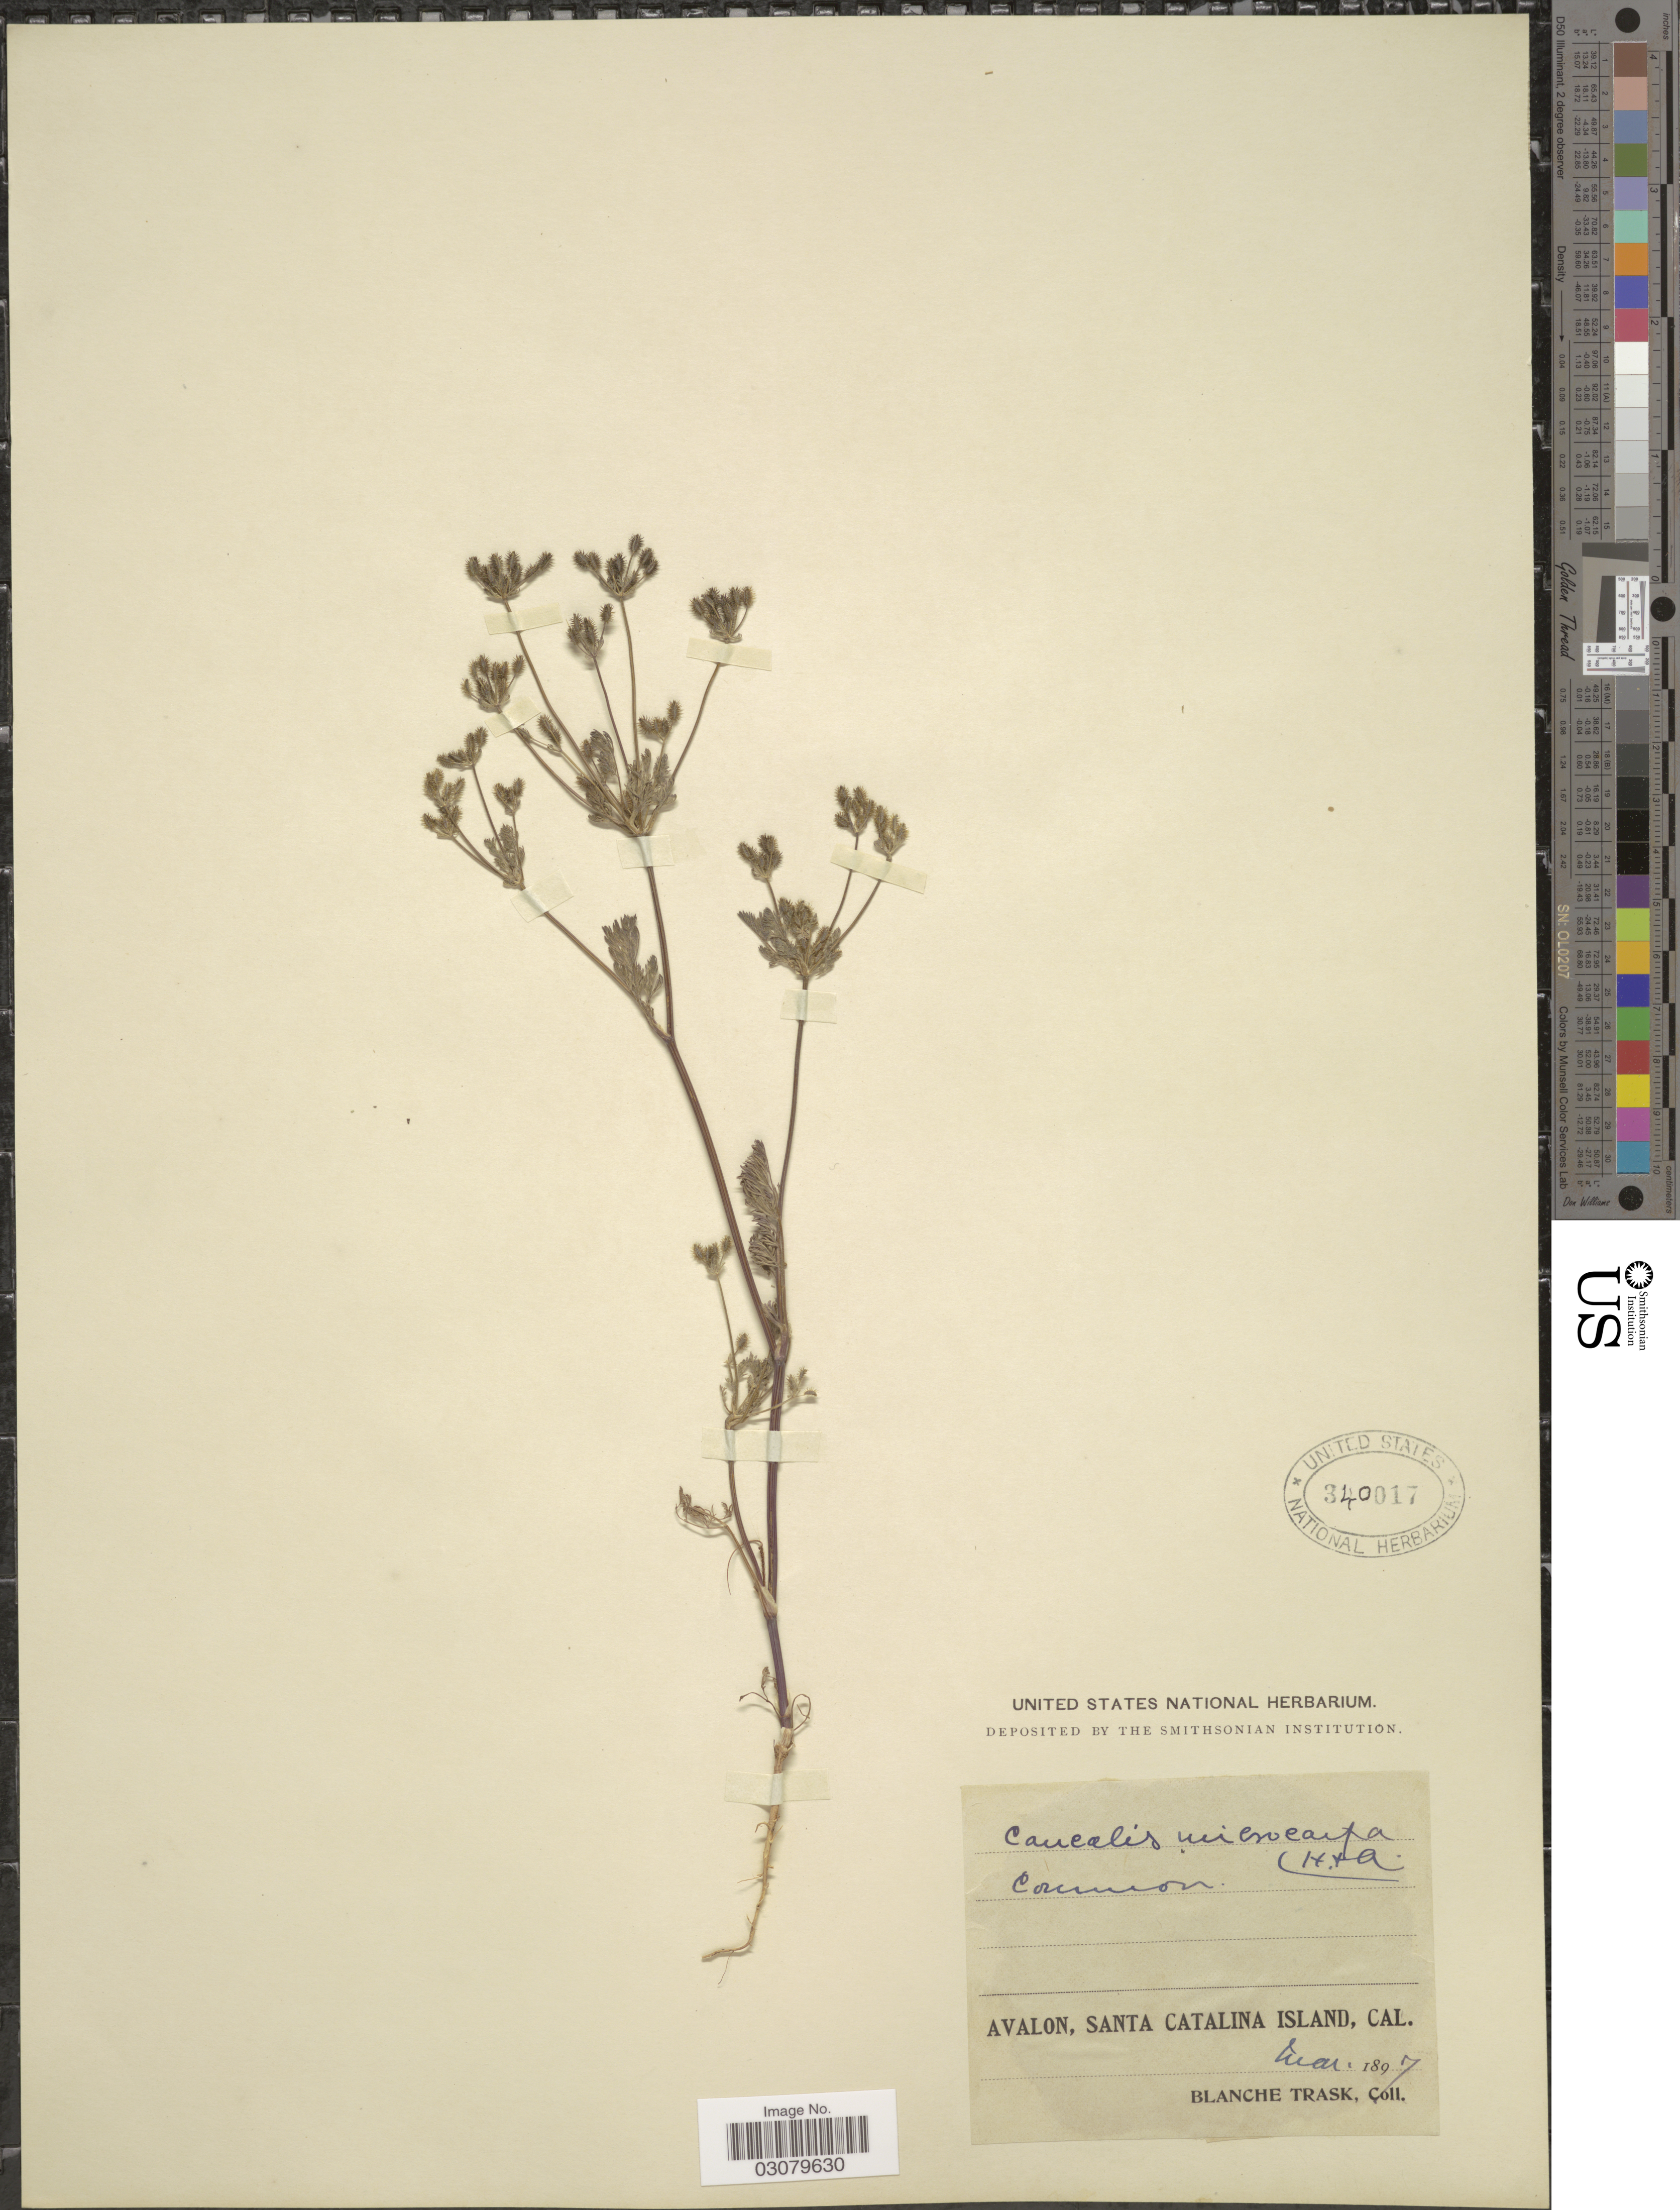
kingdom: Plantae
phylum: Tracheophyta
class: Magnoliopsida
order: Apiales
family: Apiaceae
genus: Caucalis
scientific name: Caucalis microcarpa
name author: Hook. & Arn.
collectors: B. Trask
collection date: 1897-05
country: United States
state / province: California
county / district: Los Angeles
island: Santa Catalina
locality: Avalon, Santa Catalina Island.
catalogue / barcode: US 340017